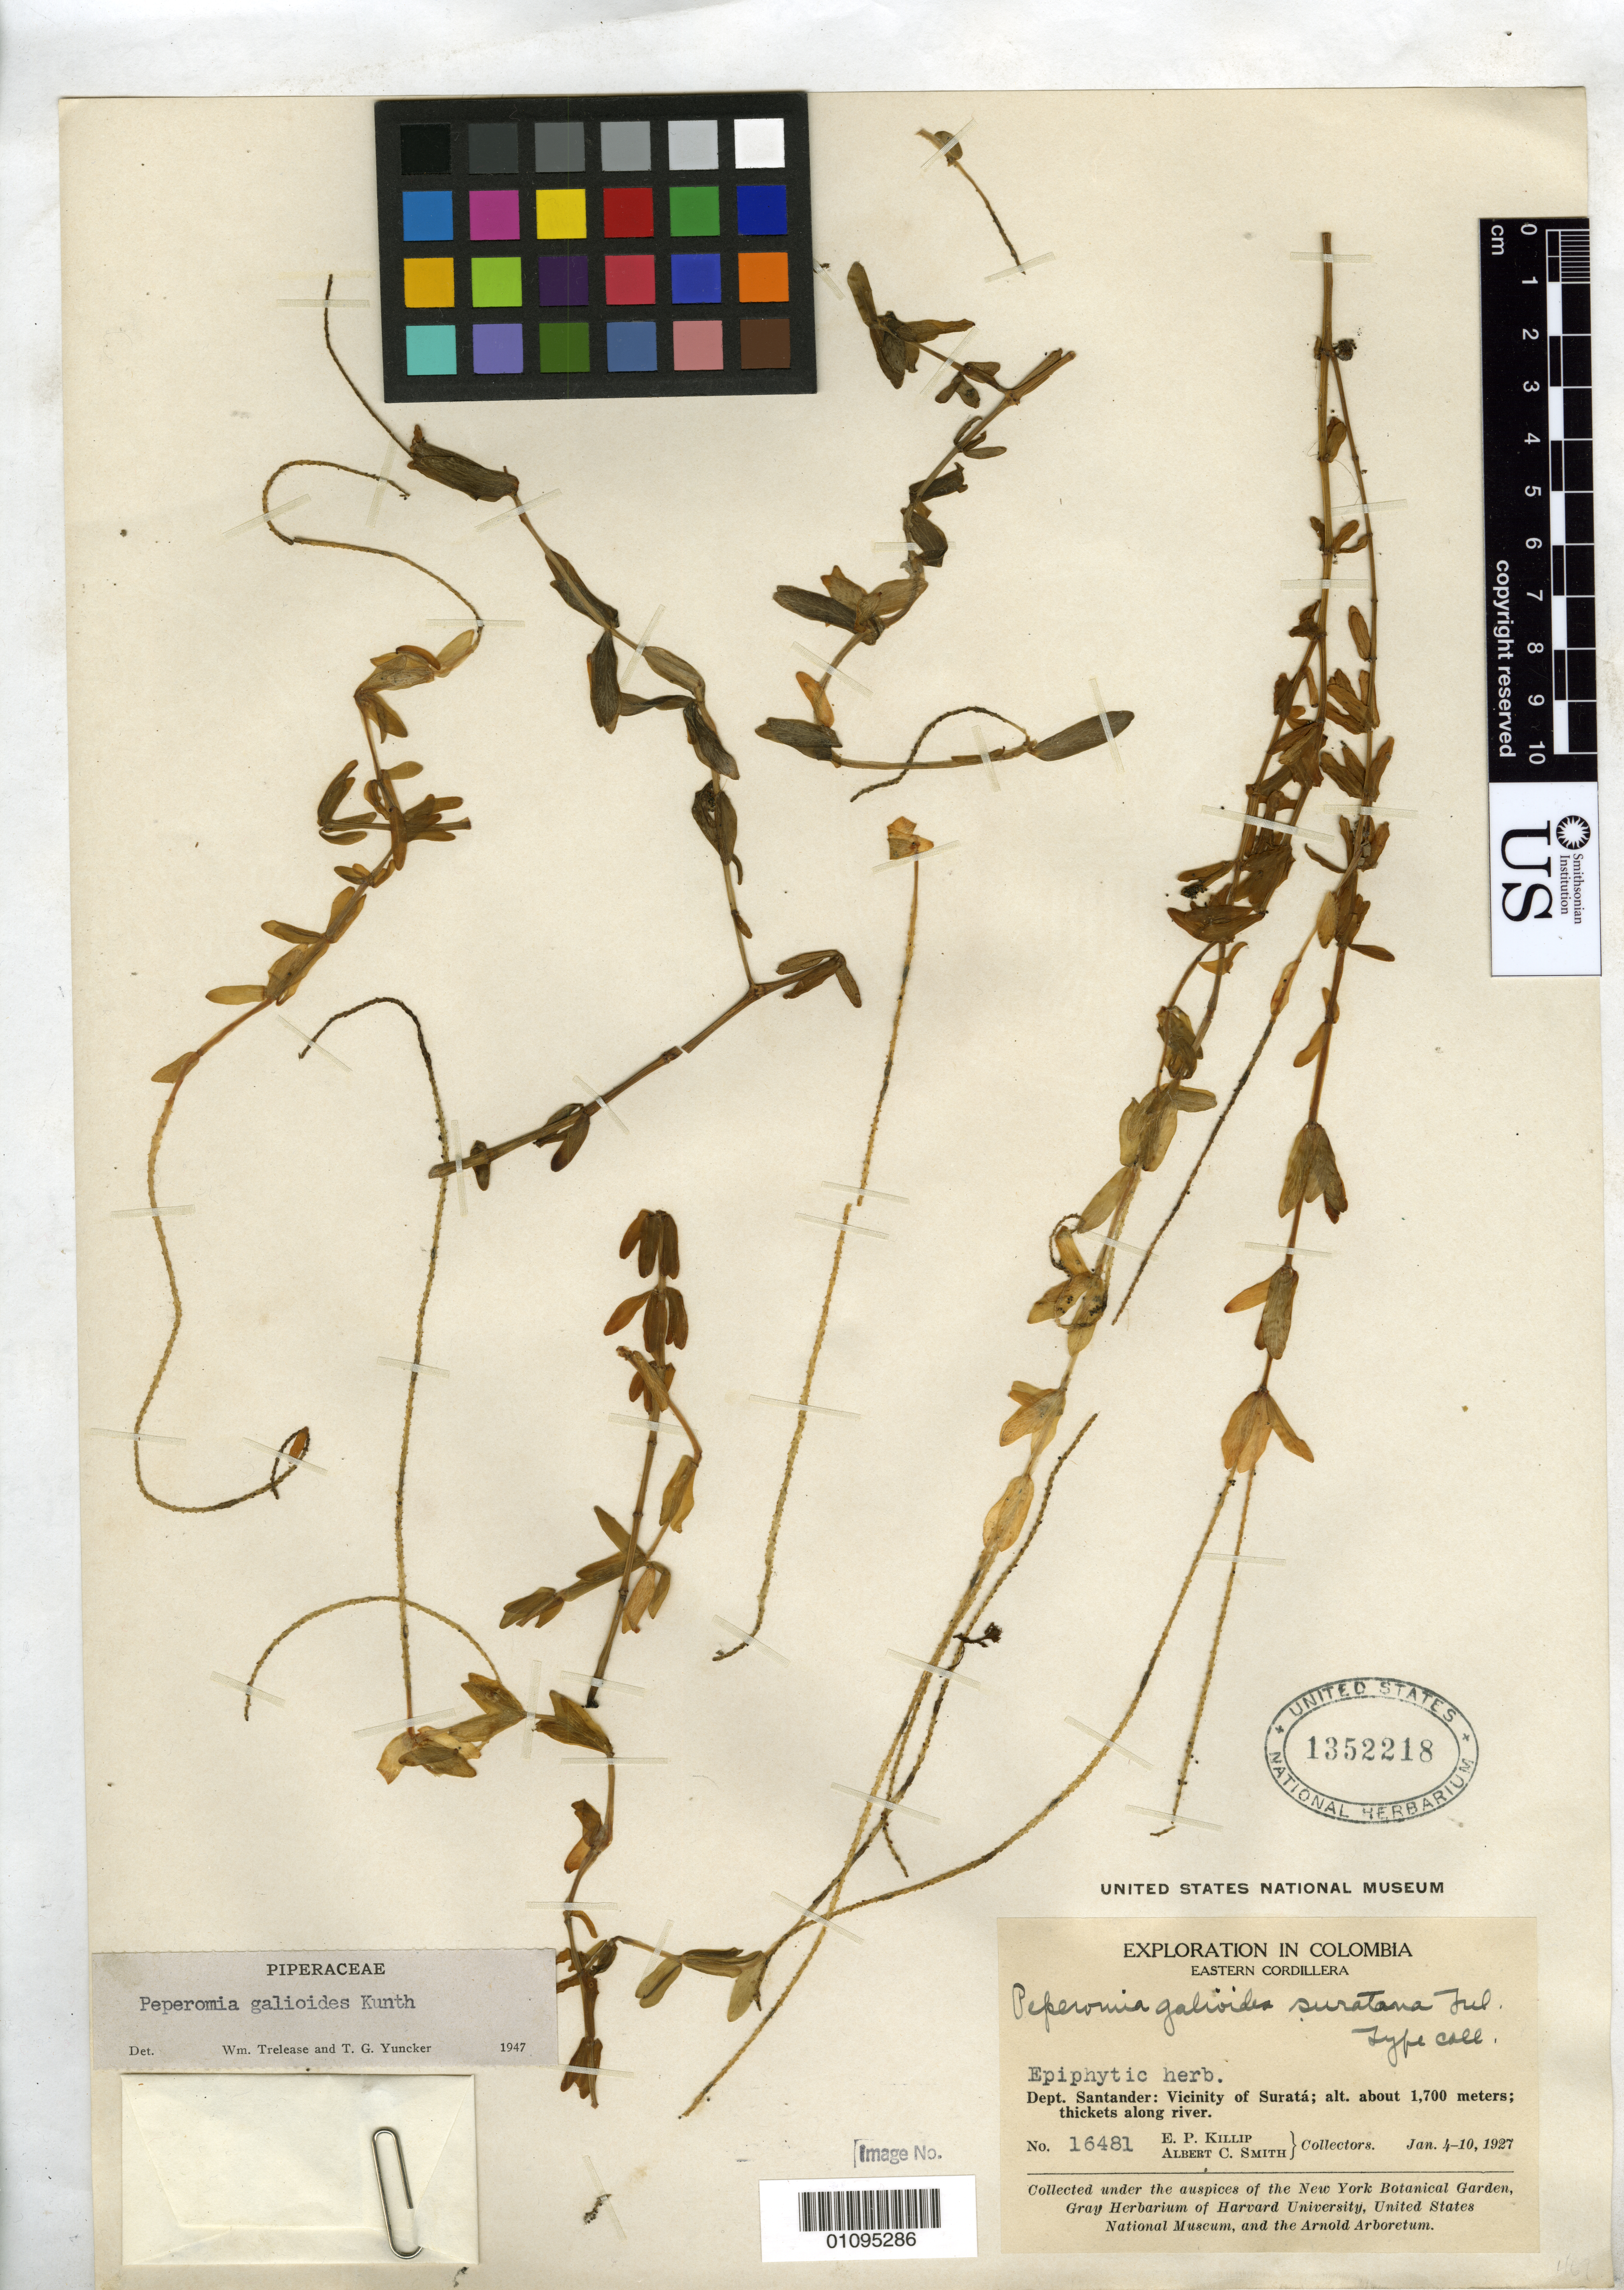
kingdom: Plantae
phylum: Tracheophyta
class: Magnoliopsida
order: Piperales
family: Piperaceae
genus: Peperomia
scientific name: Peperomia galioides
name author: Kunth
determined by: Trelease, W.; Yuncker, T. G.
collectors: E. P. Killip & A. C. Smith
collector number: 16481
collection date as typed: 04 Jan 1927 to 10 Jan 1927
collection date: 1927-01-04/1927-01-10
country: Colombia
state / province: Santander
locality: Surata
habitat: Thickets along river.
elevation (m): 1700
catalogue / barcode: US 1352218